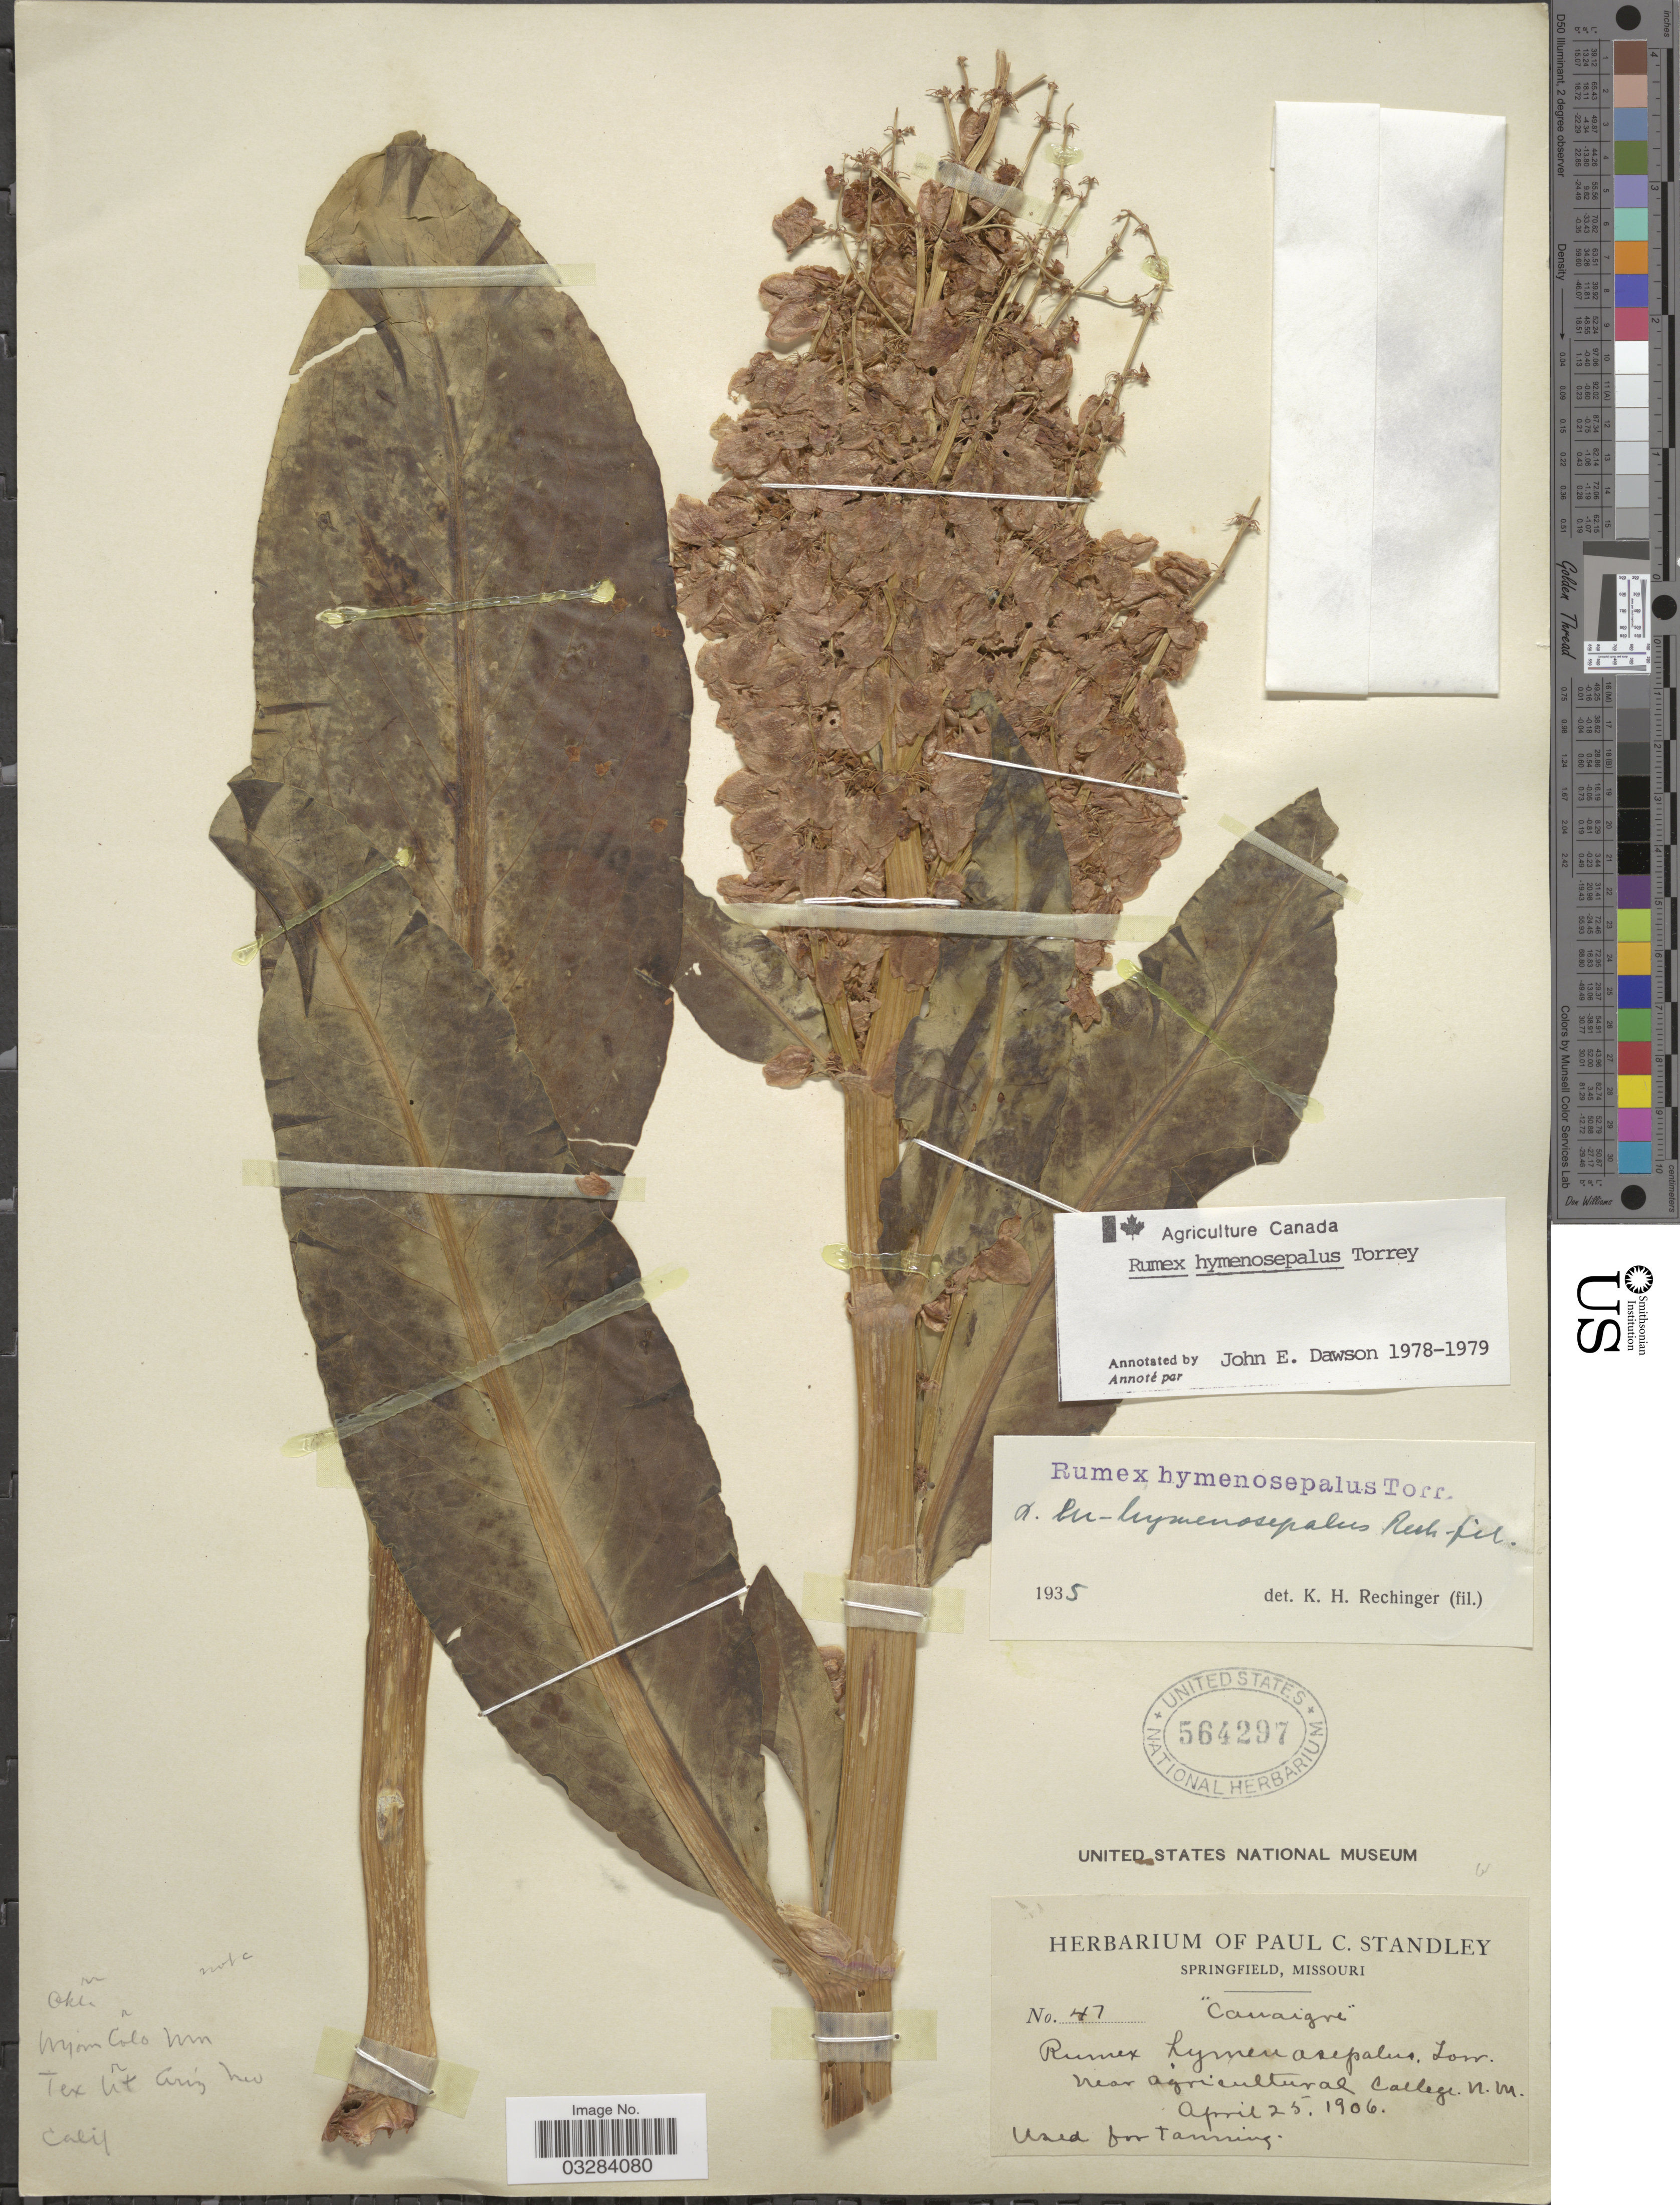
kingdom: Plantae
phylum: Tracheophyta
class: Magnoliopsida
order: Caryophyllales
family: Polygonaceae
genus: Rumex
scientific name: Rumex hymenosepalus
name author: Torr.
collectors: ex herb. Paul C. Standley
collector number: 47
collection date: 1906-04-25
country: United States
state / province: New Mexico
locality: Near Agricultural College.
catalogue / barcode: US 564297